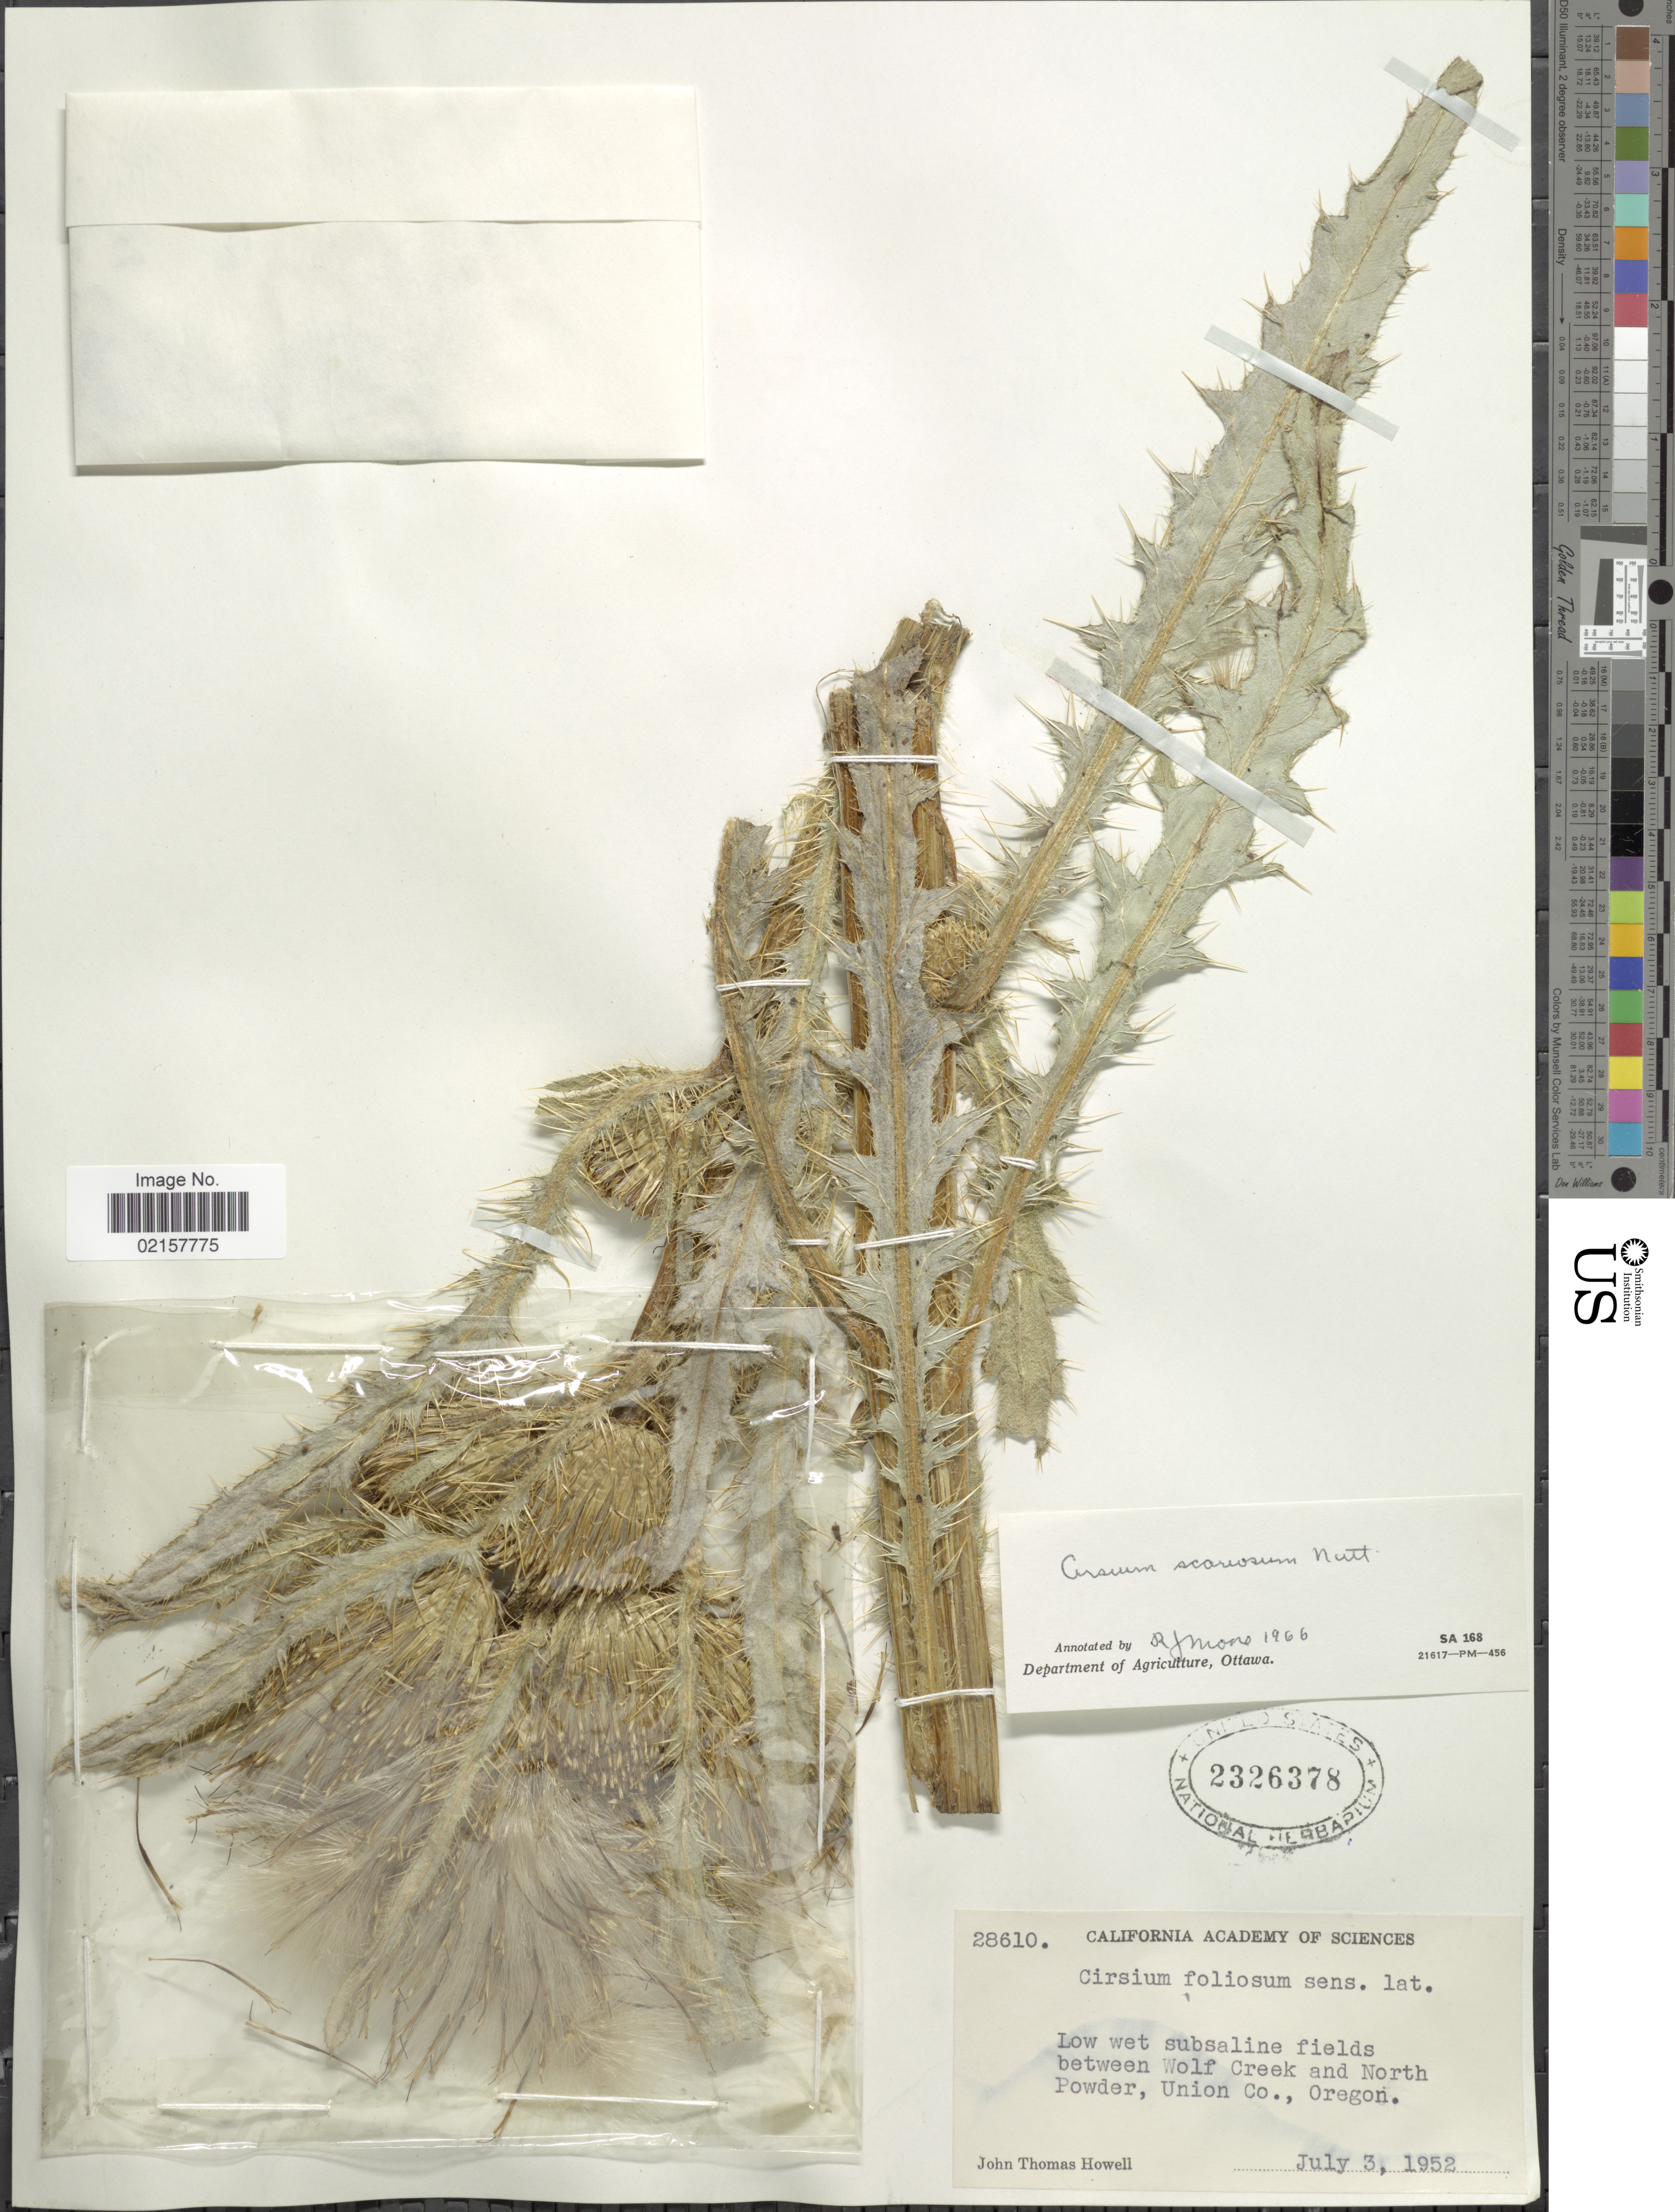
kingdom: Plantae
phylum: Tracheophyta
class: Magnoliopsida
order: Asterales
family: Asteraceae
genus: Cirsium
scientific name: Cirsium scariosum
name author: Nutt.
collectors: J. T. Howell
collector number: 28610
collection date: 1952-07-03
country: United States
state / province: Oregon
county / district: Union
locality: Between Wolf Creek and North Powder, Union Co.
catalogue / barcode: US 2326378